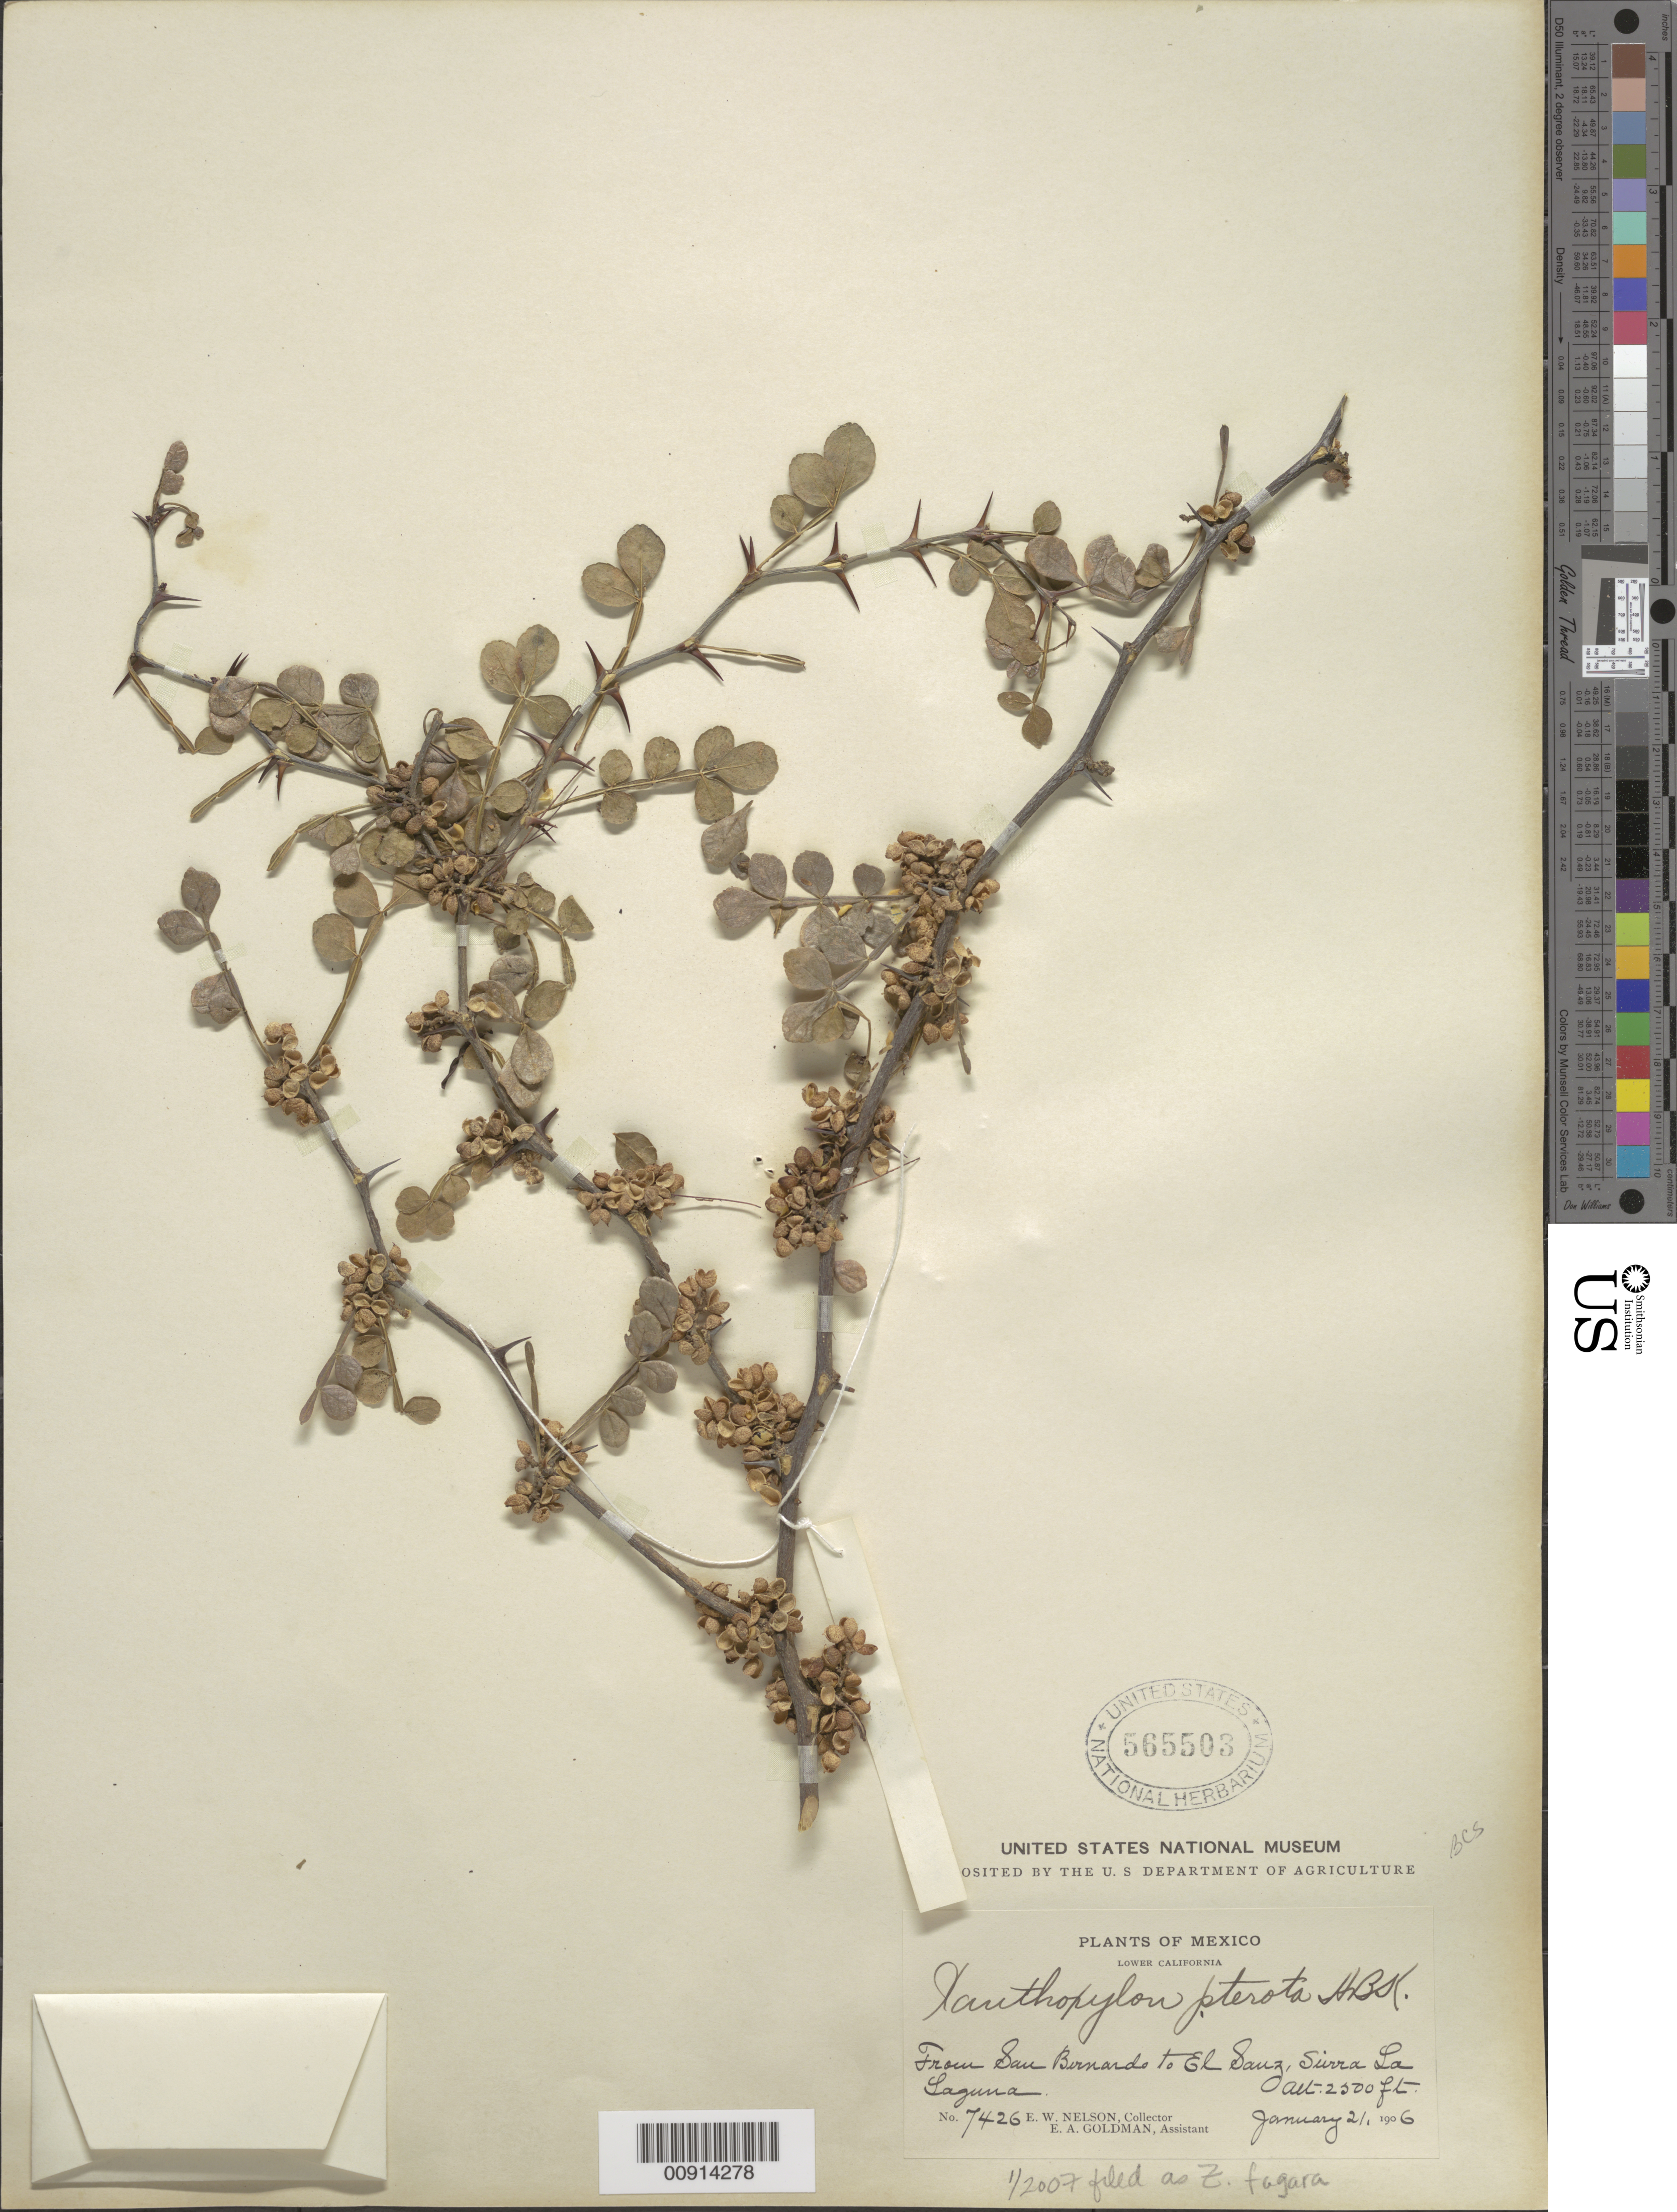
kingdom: Plantae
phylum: Tracheophyta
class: Magnoliopsida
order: Sapindales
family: Rutaceae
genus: Zanthoxylum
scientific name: Zanthoxylum fagara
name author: (L.) Sarg.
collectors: E. W. Nelson & E. A. Goldman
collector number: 7426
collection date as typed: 21 Jan 1906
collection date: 1906-01-21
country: Mexico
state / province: Baja California Sur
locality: From San Bernardo to El Sanz, Sierra La Laguna. Lower California.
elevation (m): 762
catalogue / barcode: US 565503